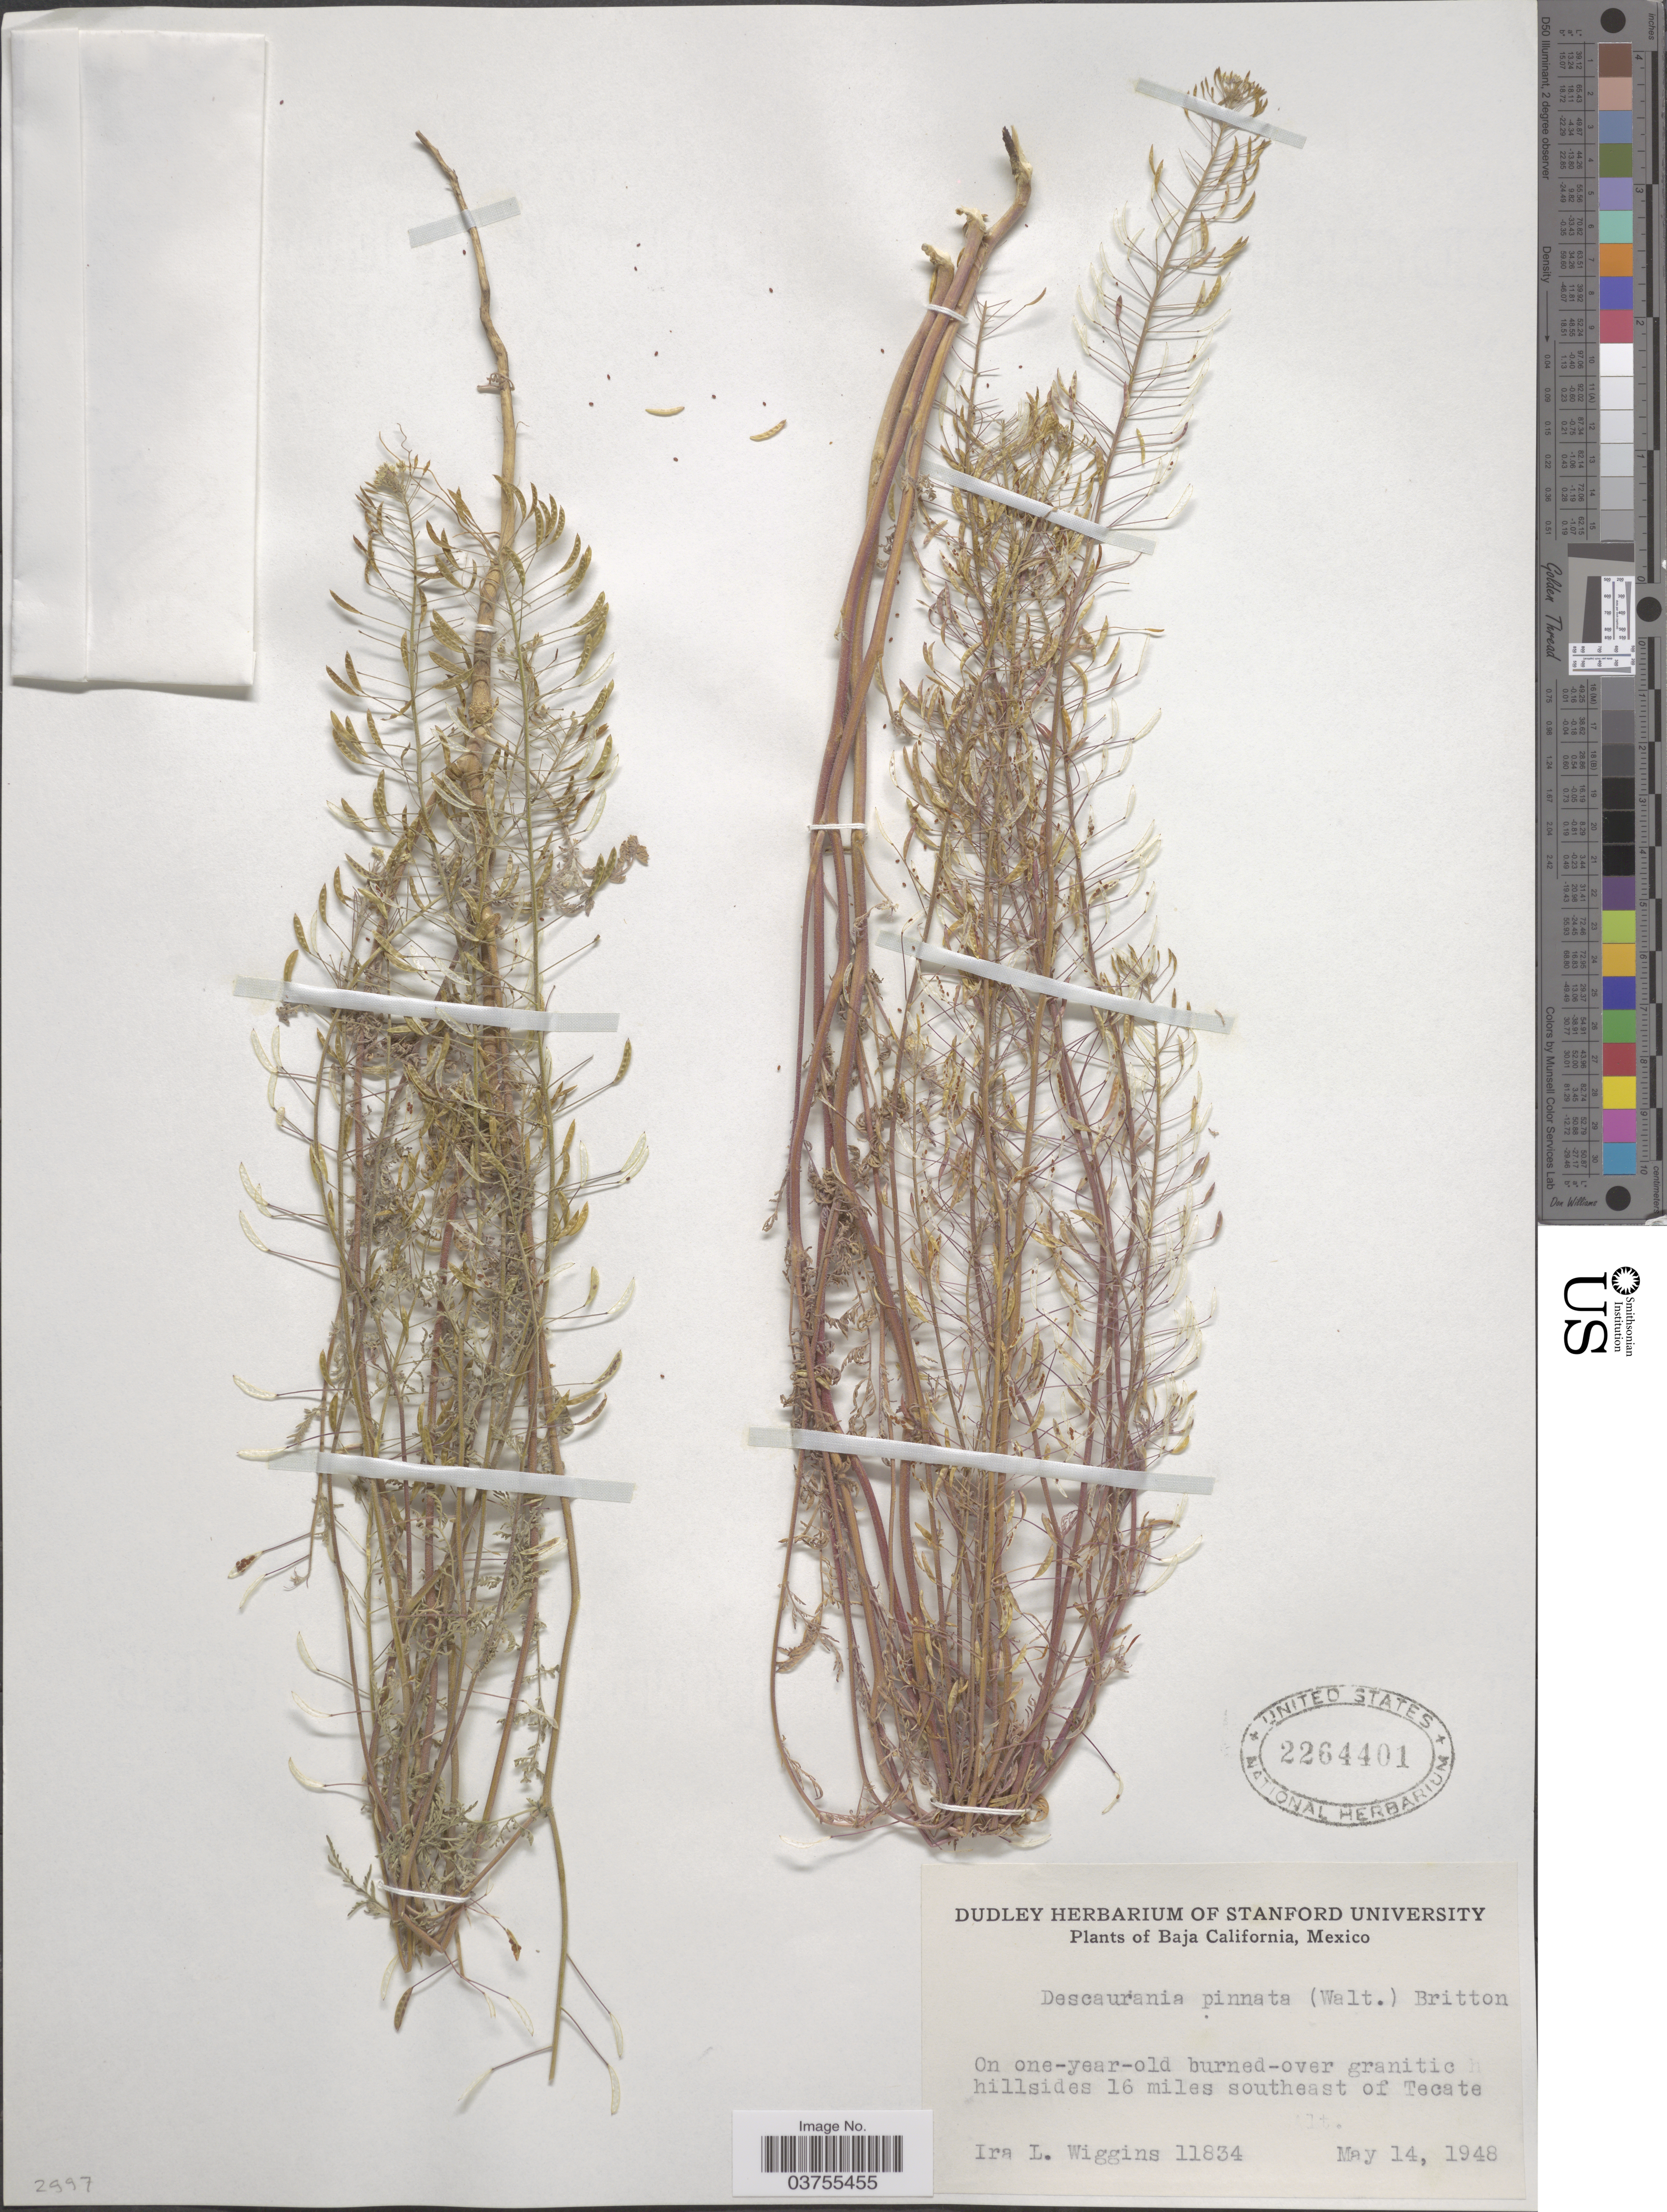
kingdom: Plantae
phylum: Tracheophyta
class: Magnoliopsida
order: Brassicales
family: Brassicaceae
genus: Descurainia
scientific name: Descurainia pinnata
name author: (Walter) Britton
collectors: I. L. Wiggins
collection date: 1948-05-14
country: Mexico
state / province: Baja California Norte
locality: On one-year-old burned-over grantic hillsides 16 miles southwest of Tecate.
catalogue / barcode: US 2264401